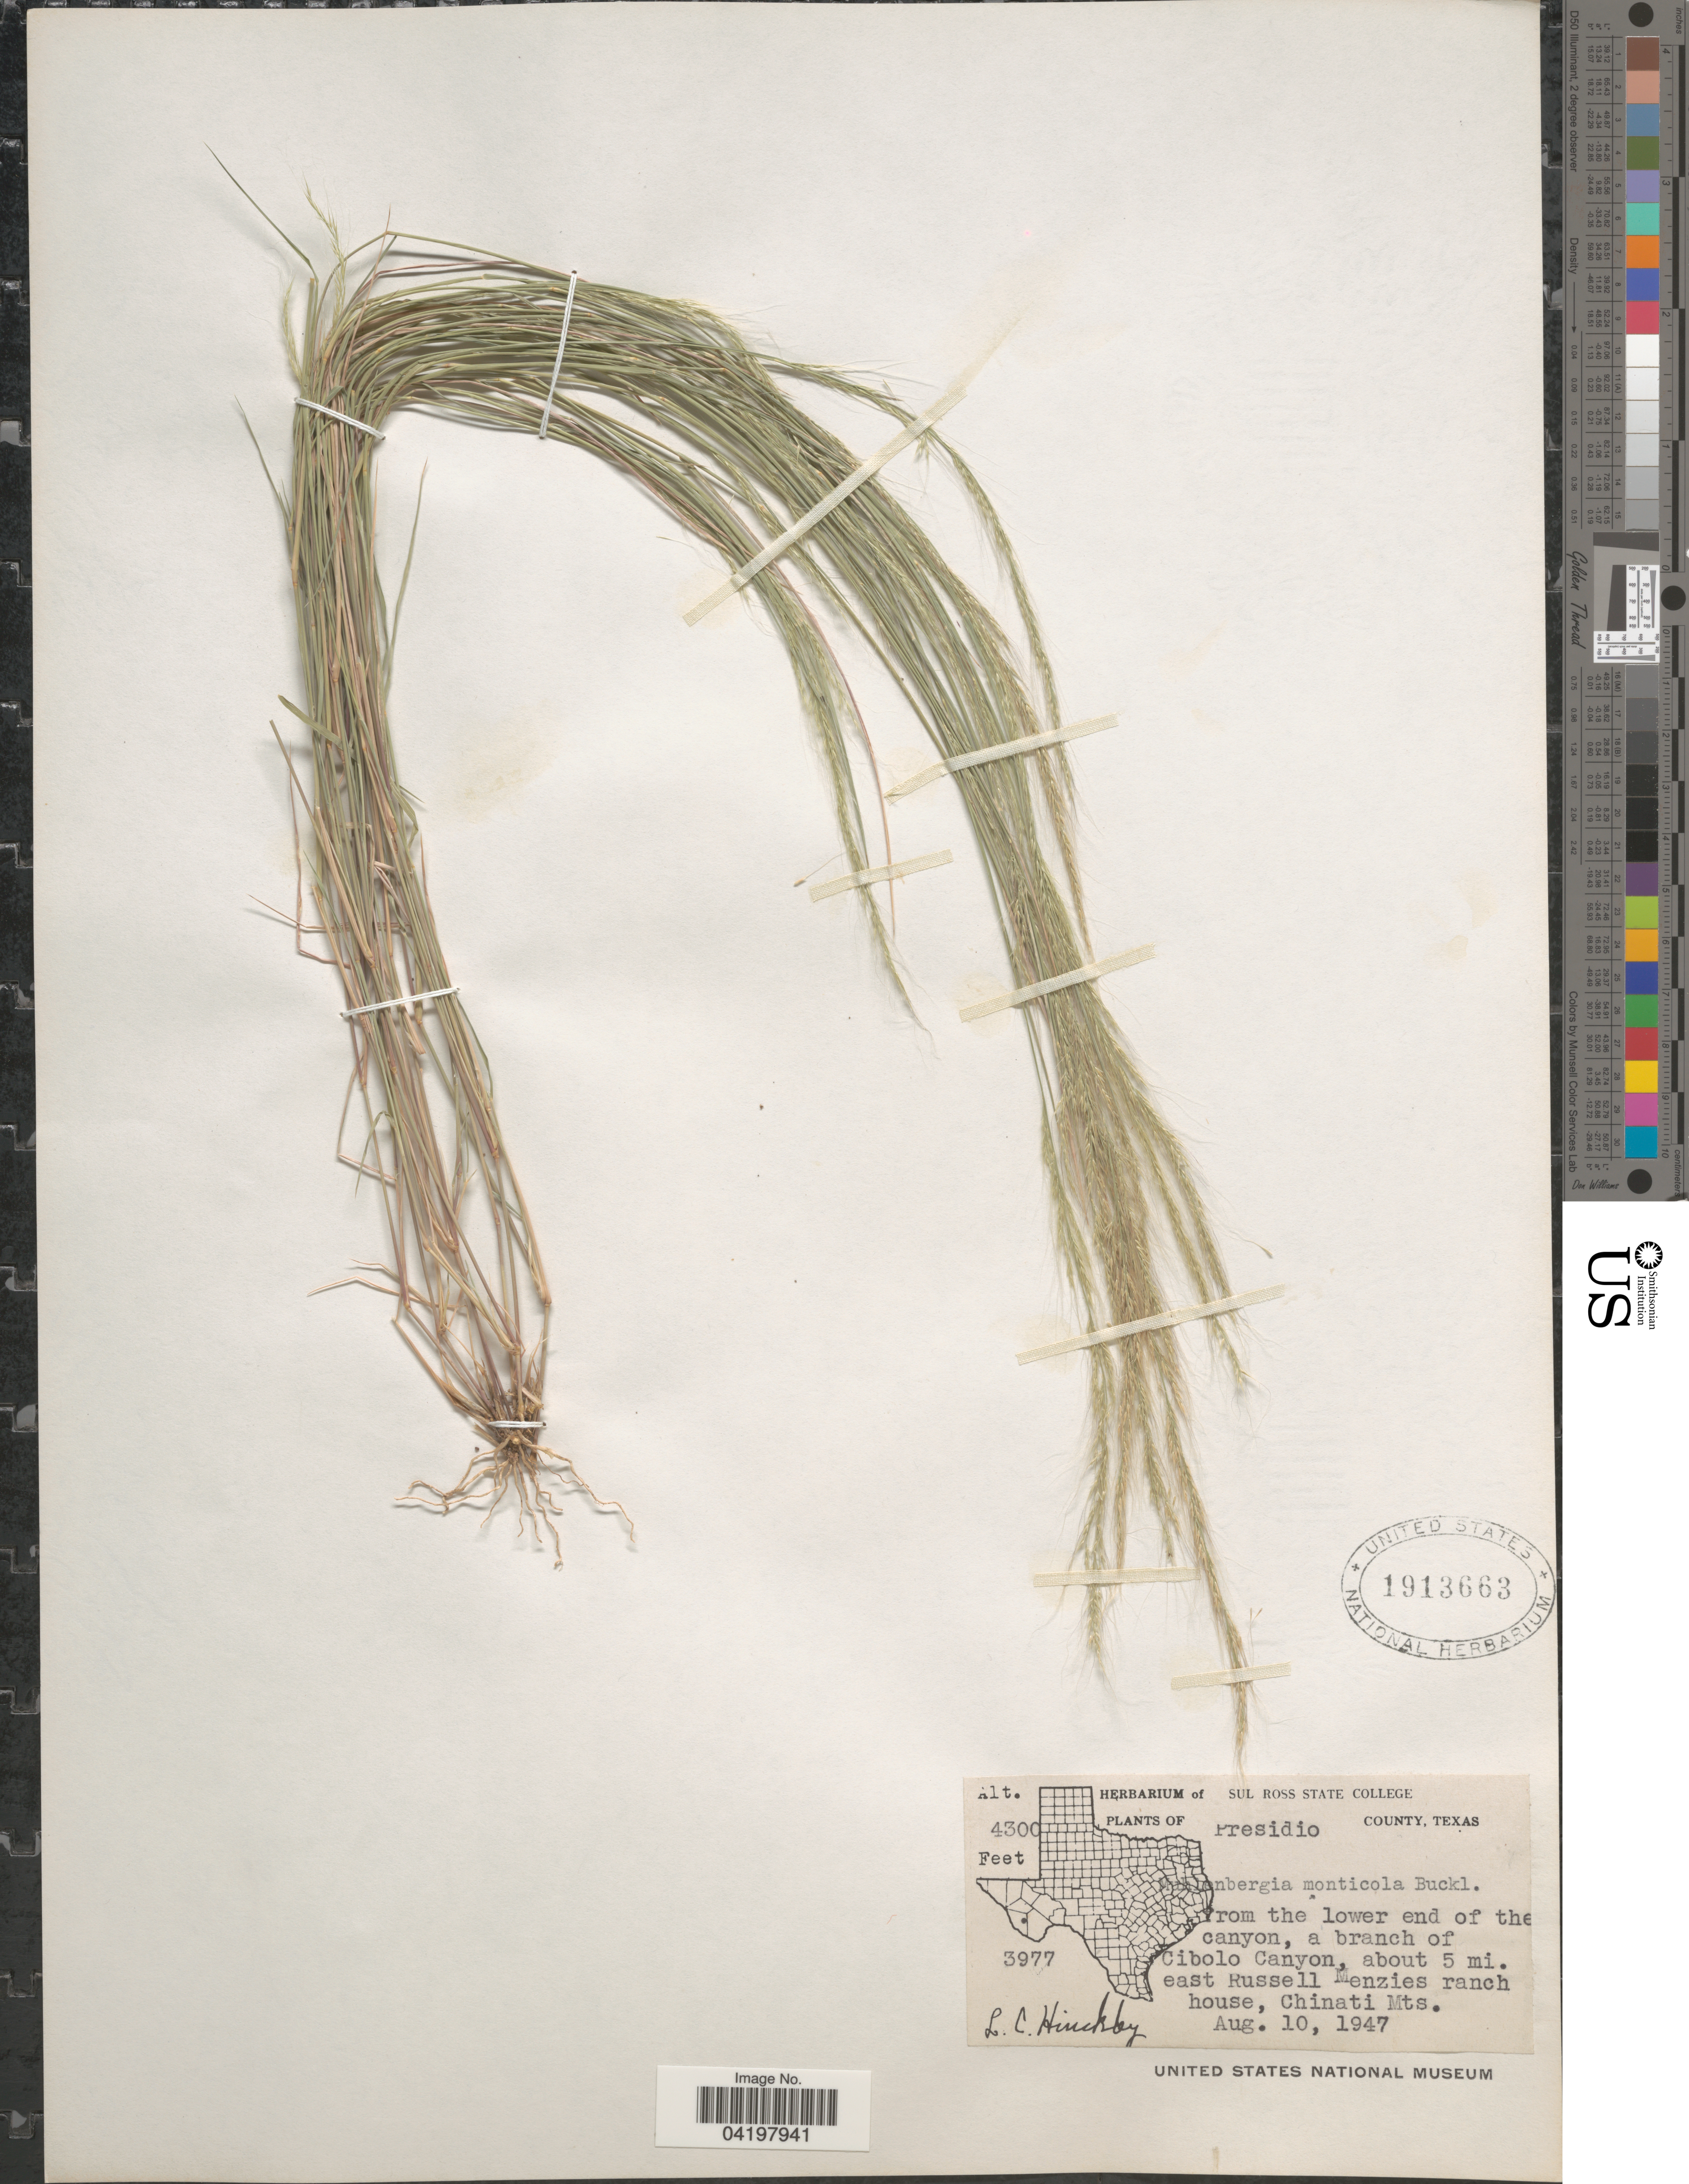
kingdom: Plantae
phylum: Tracheophyta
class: Liliopsida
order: Poales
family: Poaceae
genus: Muhlenbergia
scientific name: Muhlenbergia tenuifolia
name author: (Kunth) Kunth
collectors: L. Hinckley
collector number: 3977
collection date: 1947-08-10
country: United States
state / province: Texas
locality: Presidio County. From the lower end of the canyon, a branch of Cibolo Canyon, about 5 mi. east Russell Menzies ranch house, Chinati Mts.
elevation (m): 1311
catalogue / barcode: US 1913663